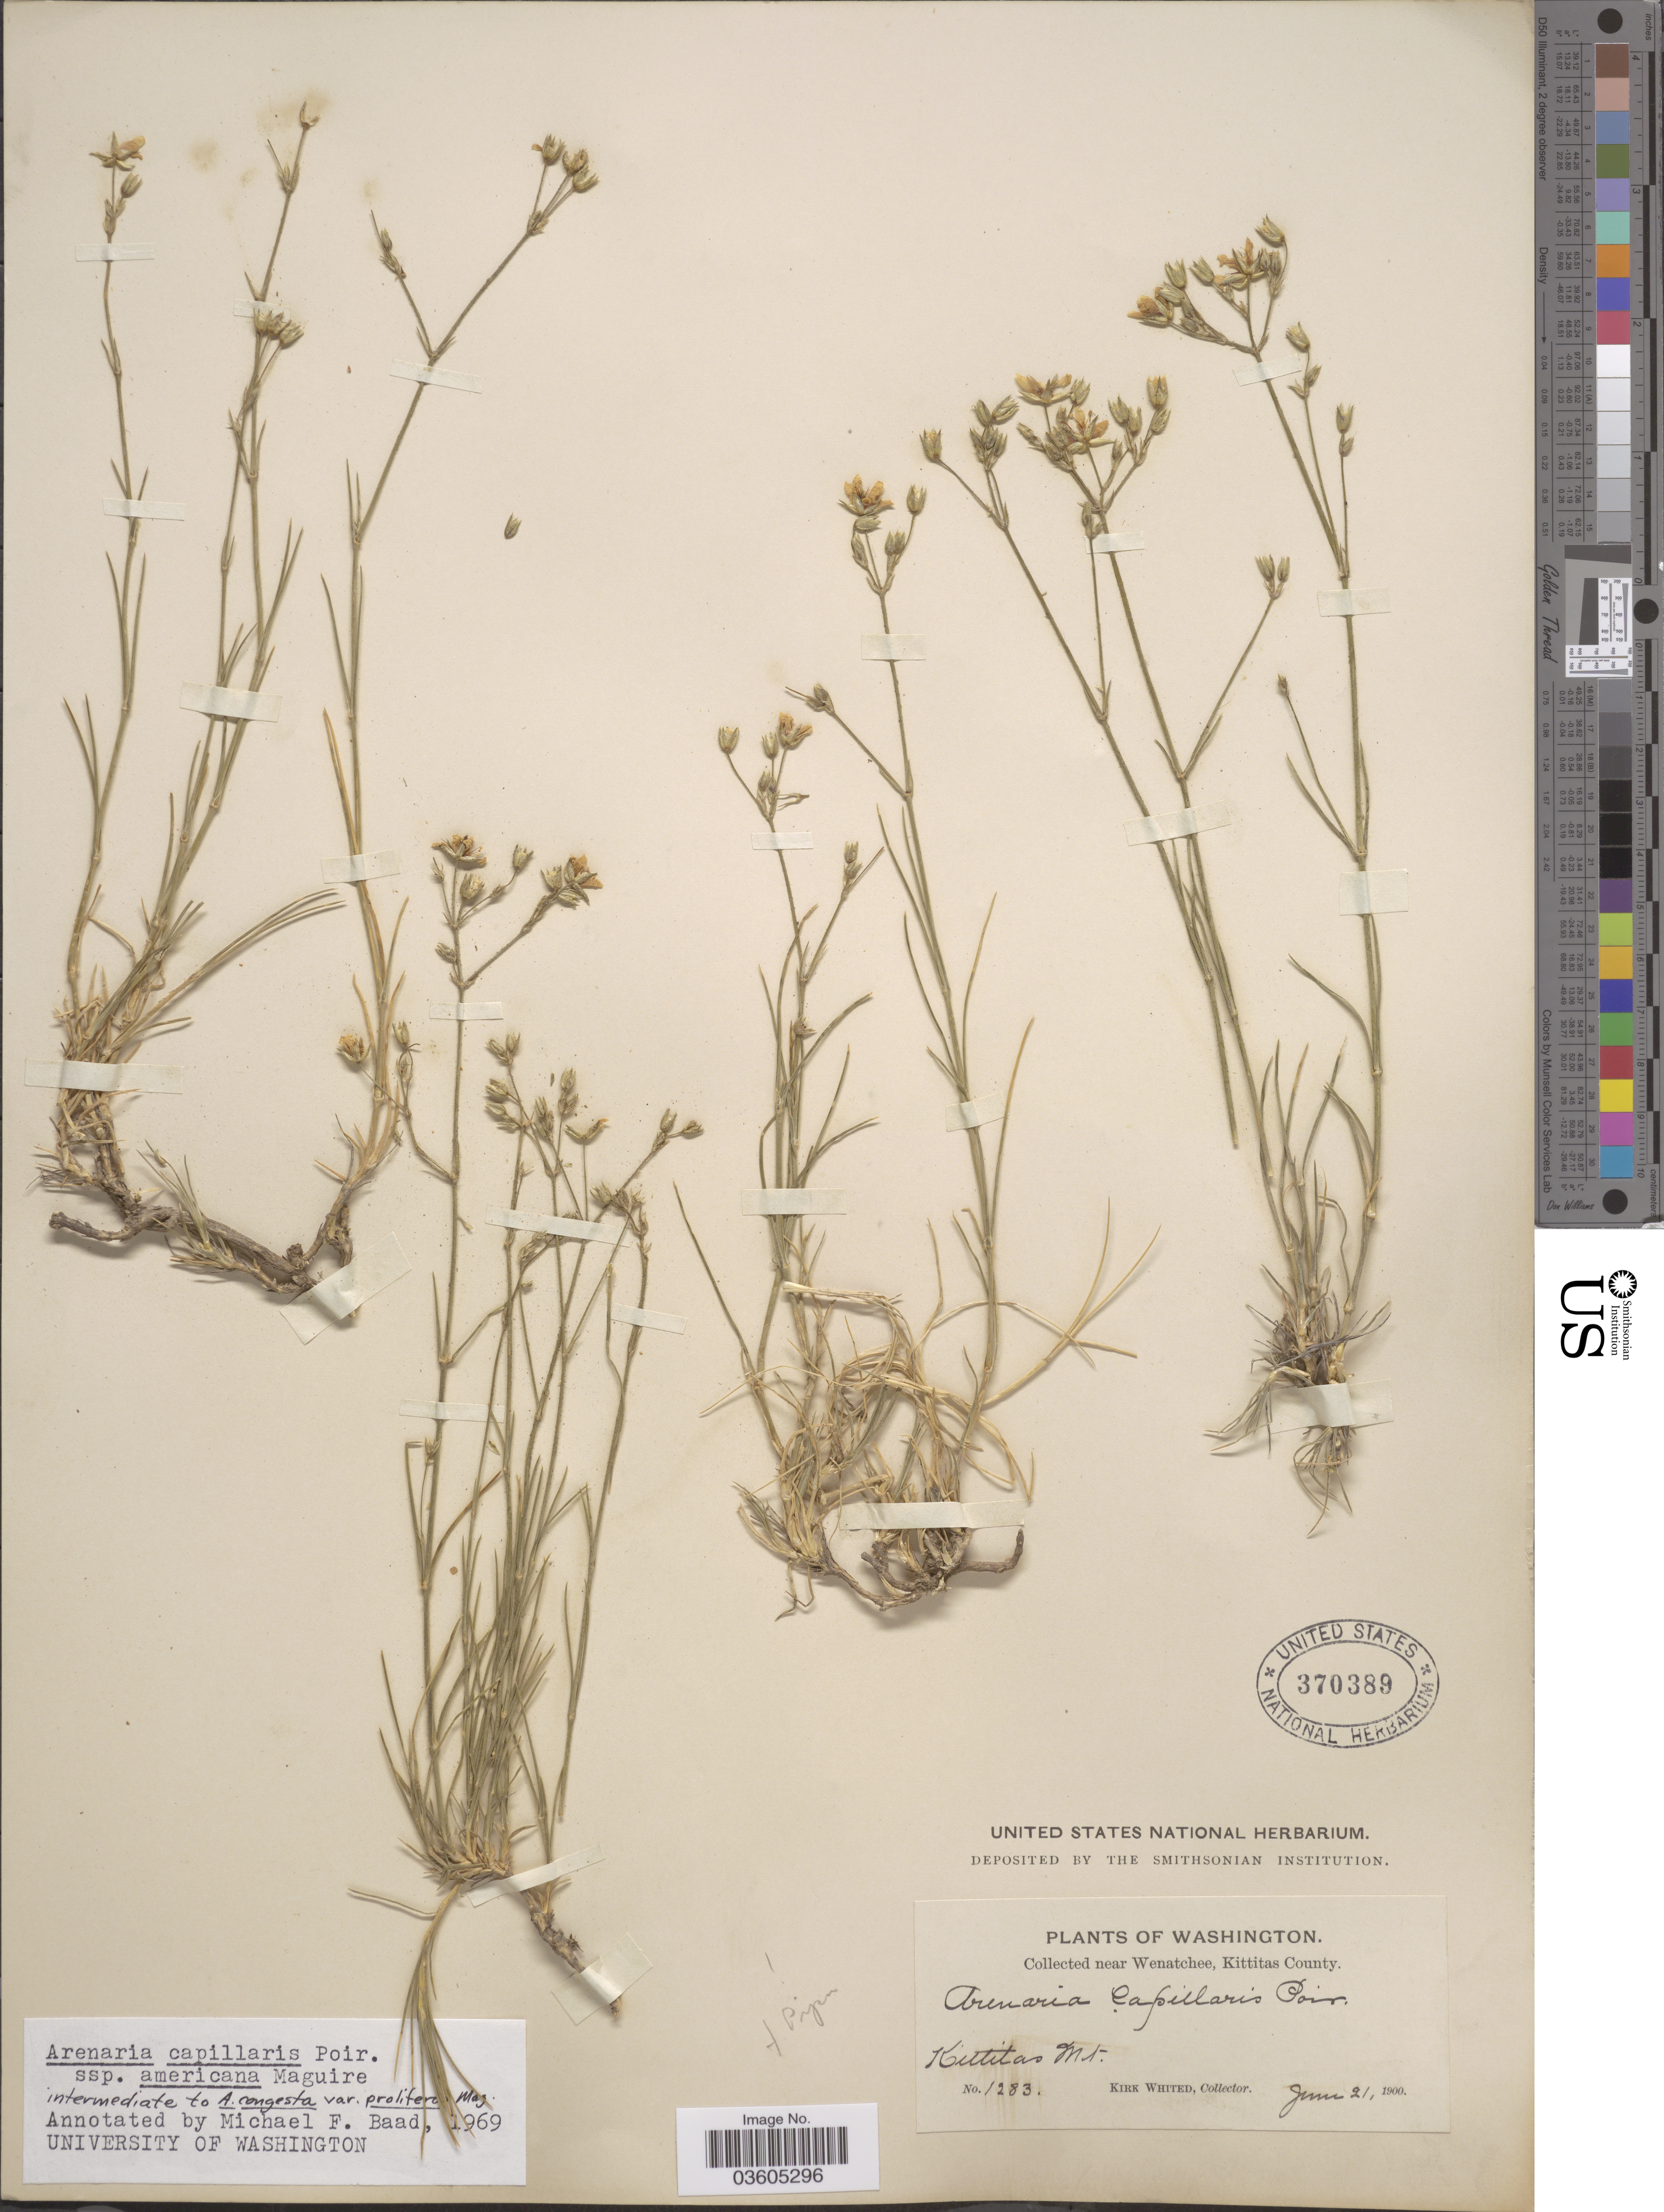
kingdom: Plantae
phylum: Tracheophyta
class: Magnoliopsida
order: Caryophyllales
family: Caryophyllaceae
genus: Eremogone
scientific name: Eremogone capillaris var. americana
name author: (Maguire) R.L. Hartm. & Rabeler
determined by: U.S. National Herbarium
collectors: K. Whited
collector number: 1283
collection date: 1900-06-21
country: United States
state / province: Washington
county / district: Kittitas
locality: Near Wenatchee, Kittitas County. Kittitas Mt.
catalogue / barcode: US 370389